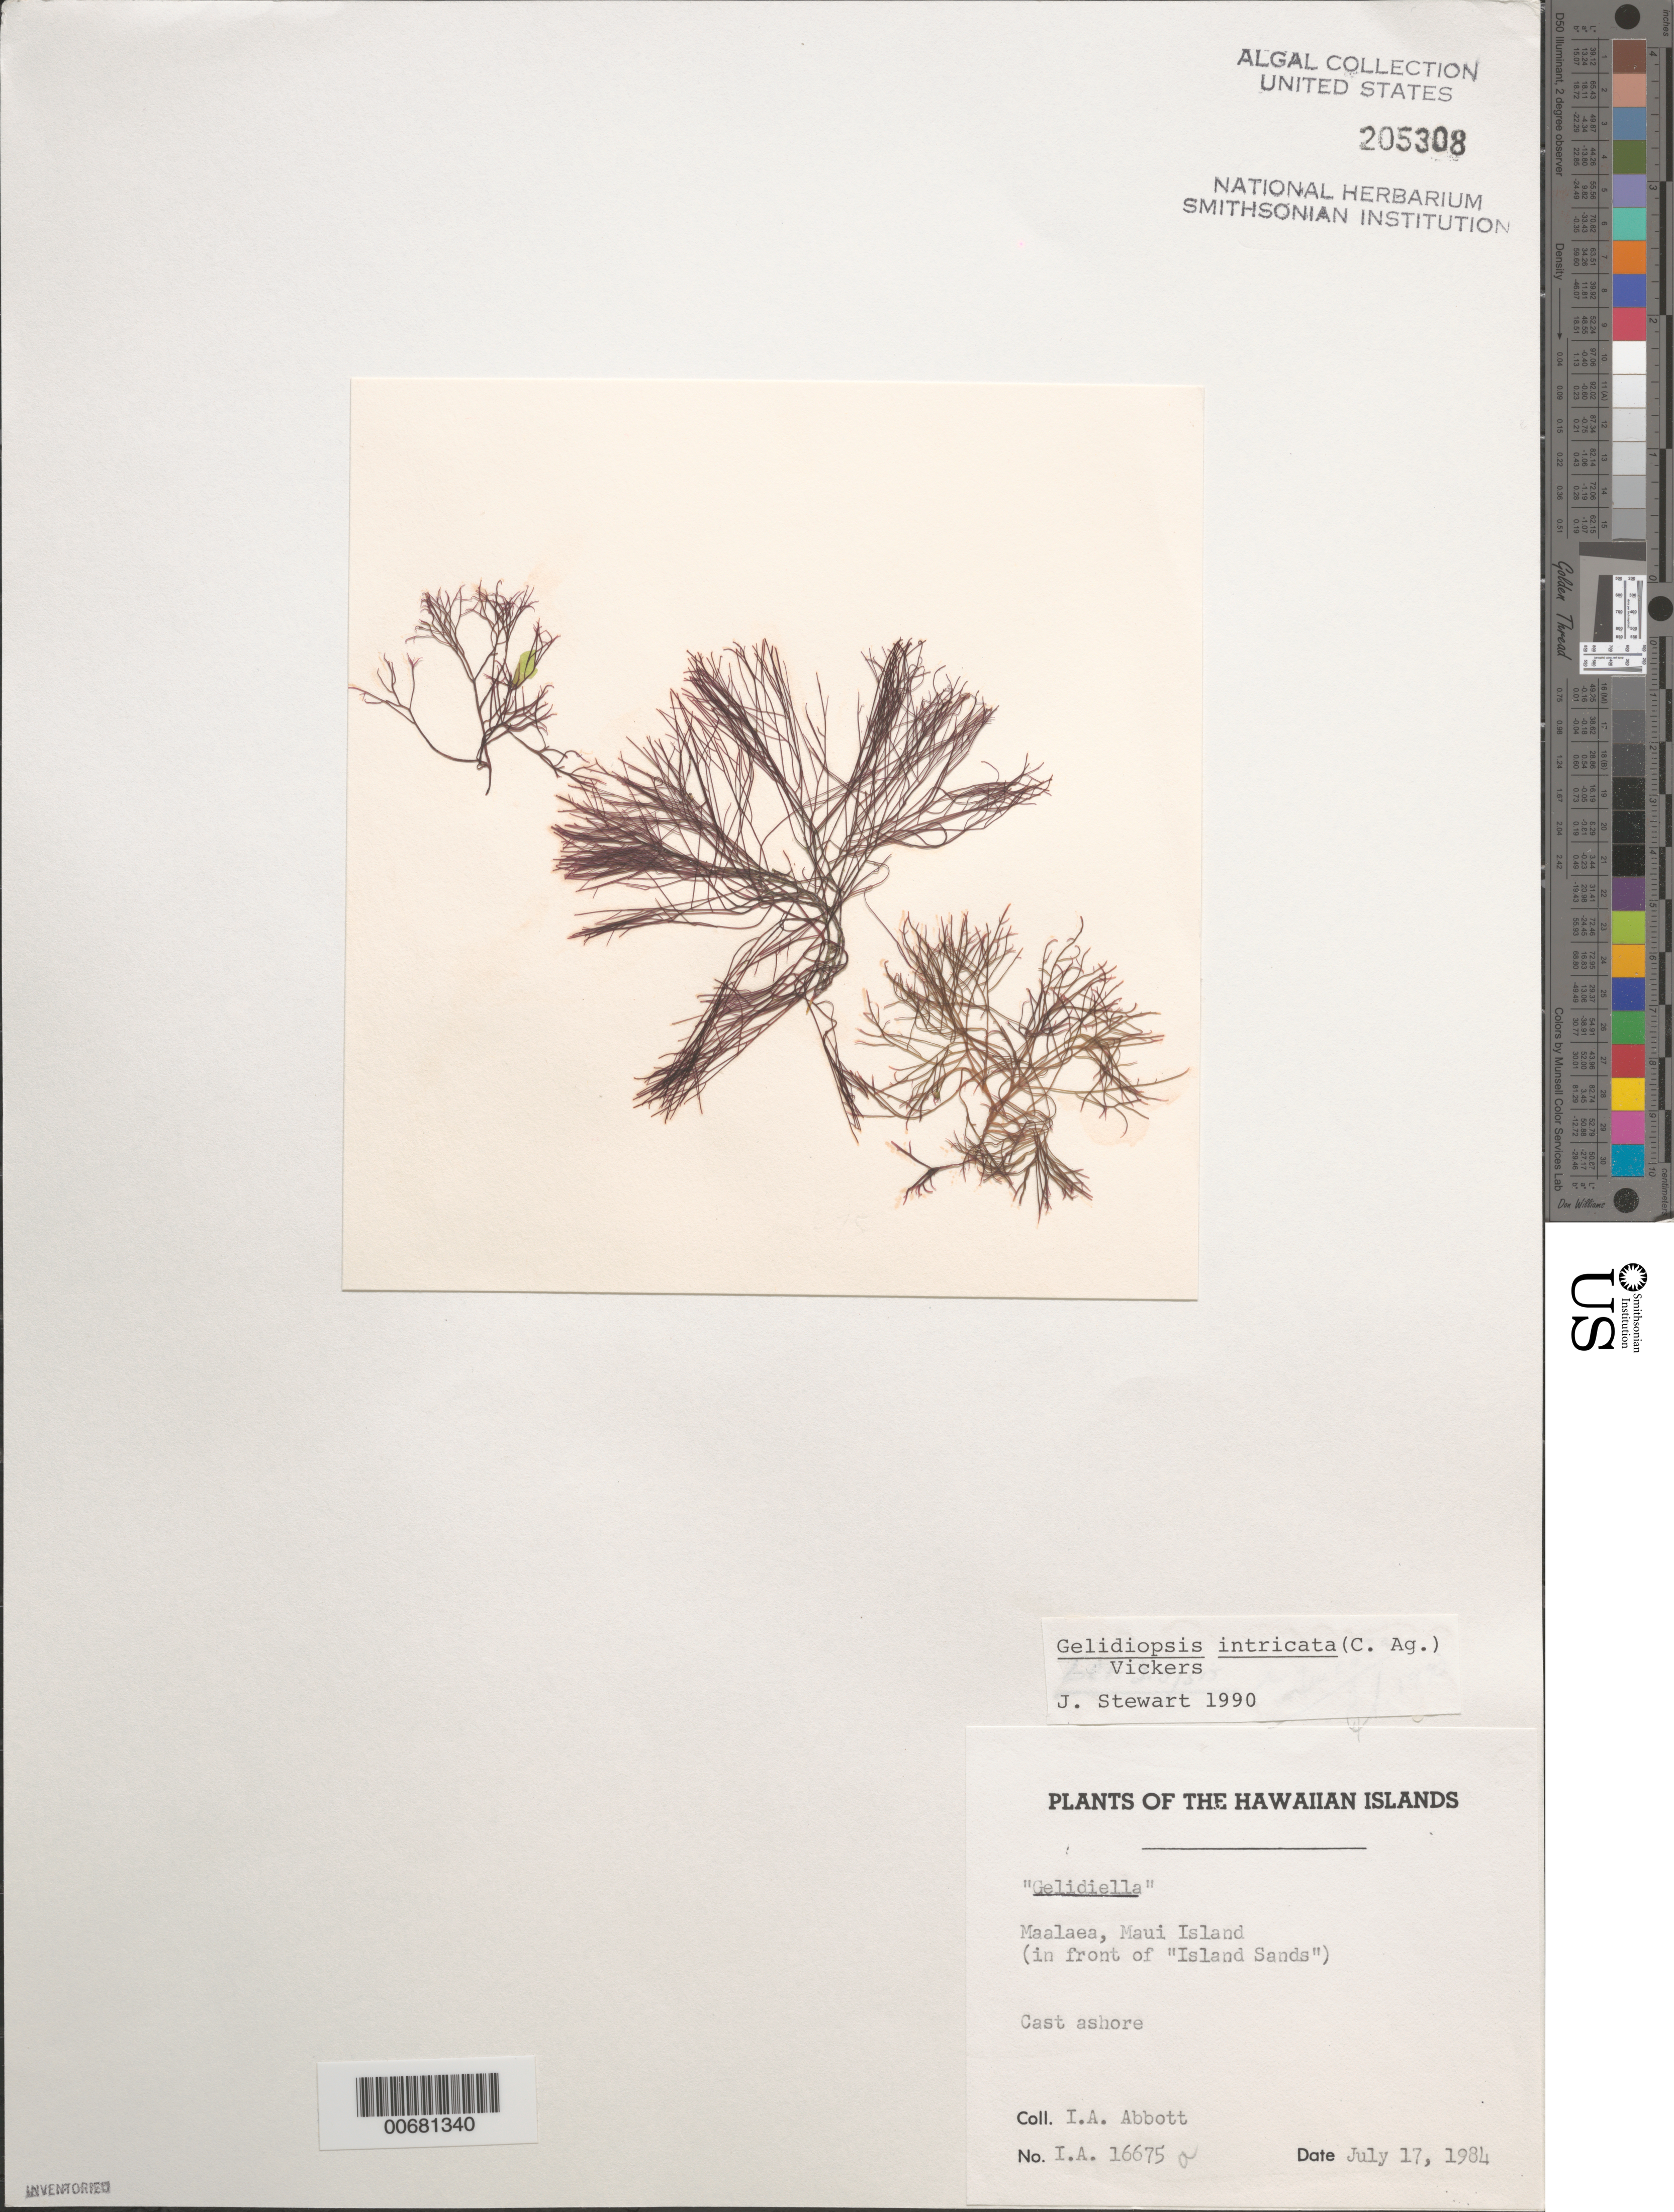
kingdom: Plantae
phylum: Rhodophyta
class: Florideophyceae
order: Rhodymeniales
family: Lomentariaceae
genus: Ceratodictyon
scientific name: Ceratodictyon intricatum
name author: (C. Agardh) R.E. Norris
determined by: Algae name updating Project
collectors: I. A. Abbott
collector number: IAA 16675a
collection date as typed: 17 Jul 1984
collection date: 1984-07-17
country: United States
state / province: Hawaii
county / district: Maui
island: Maui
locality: Maalaea (off Island Sands)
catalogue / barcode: US 205308